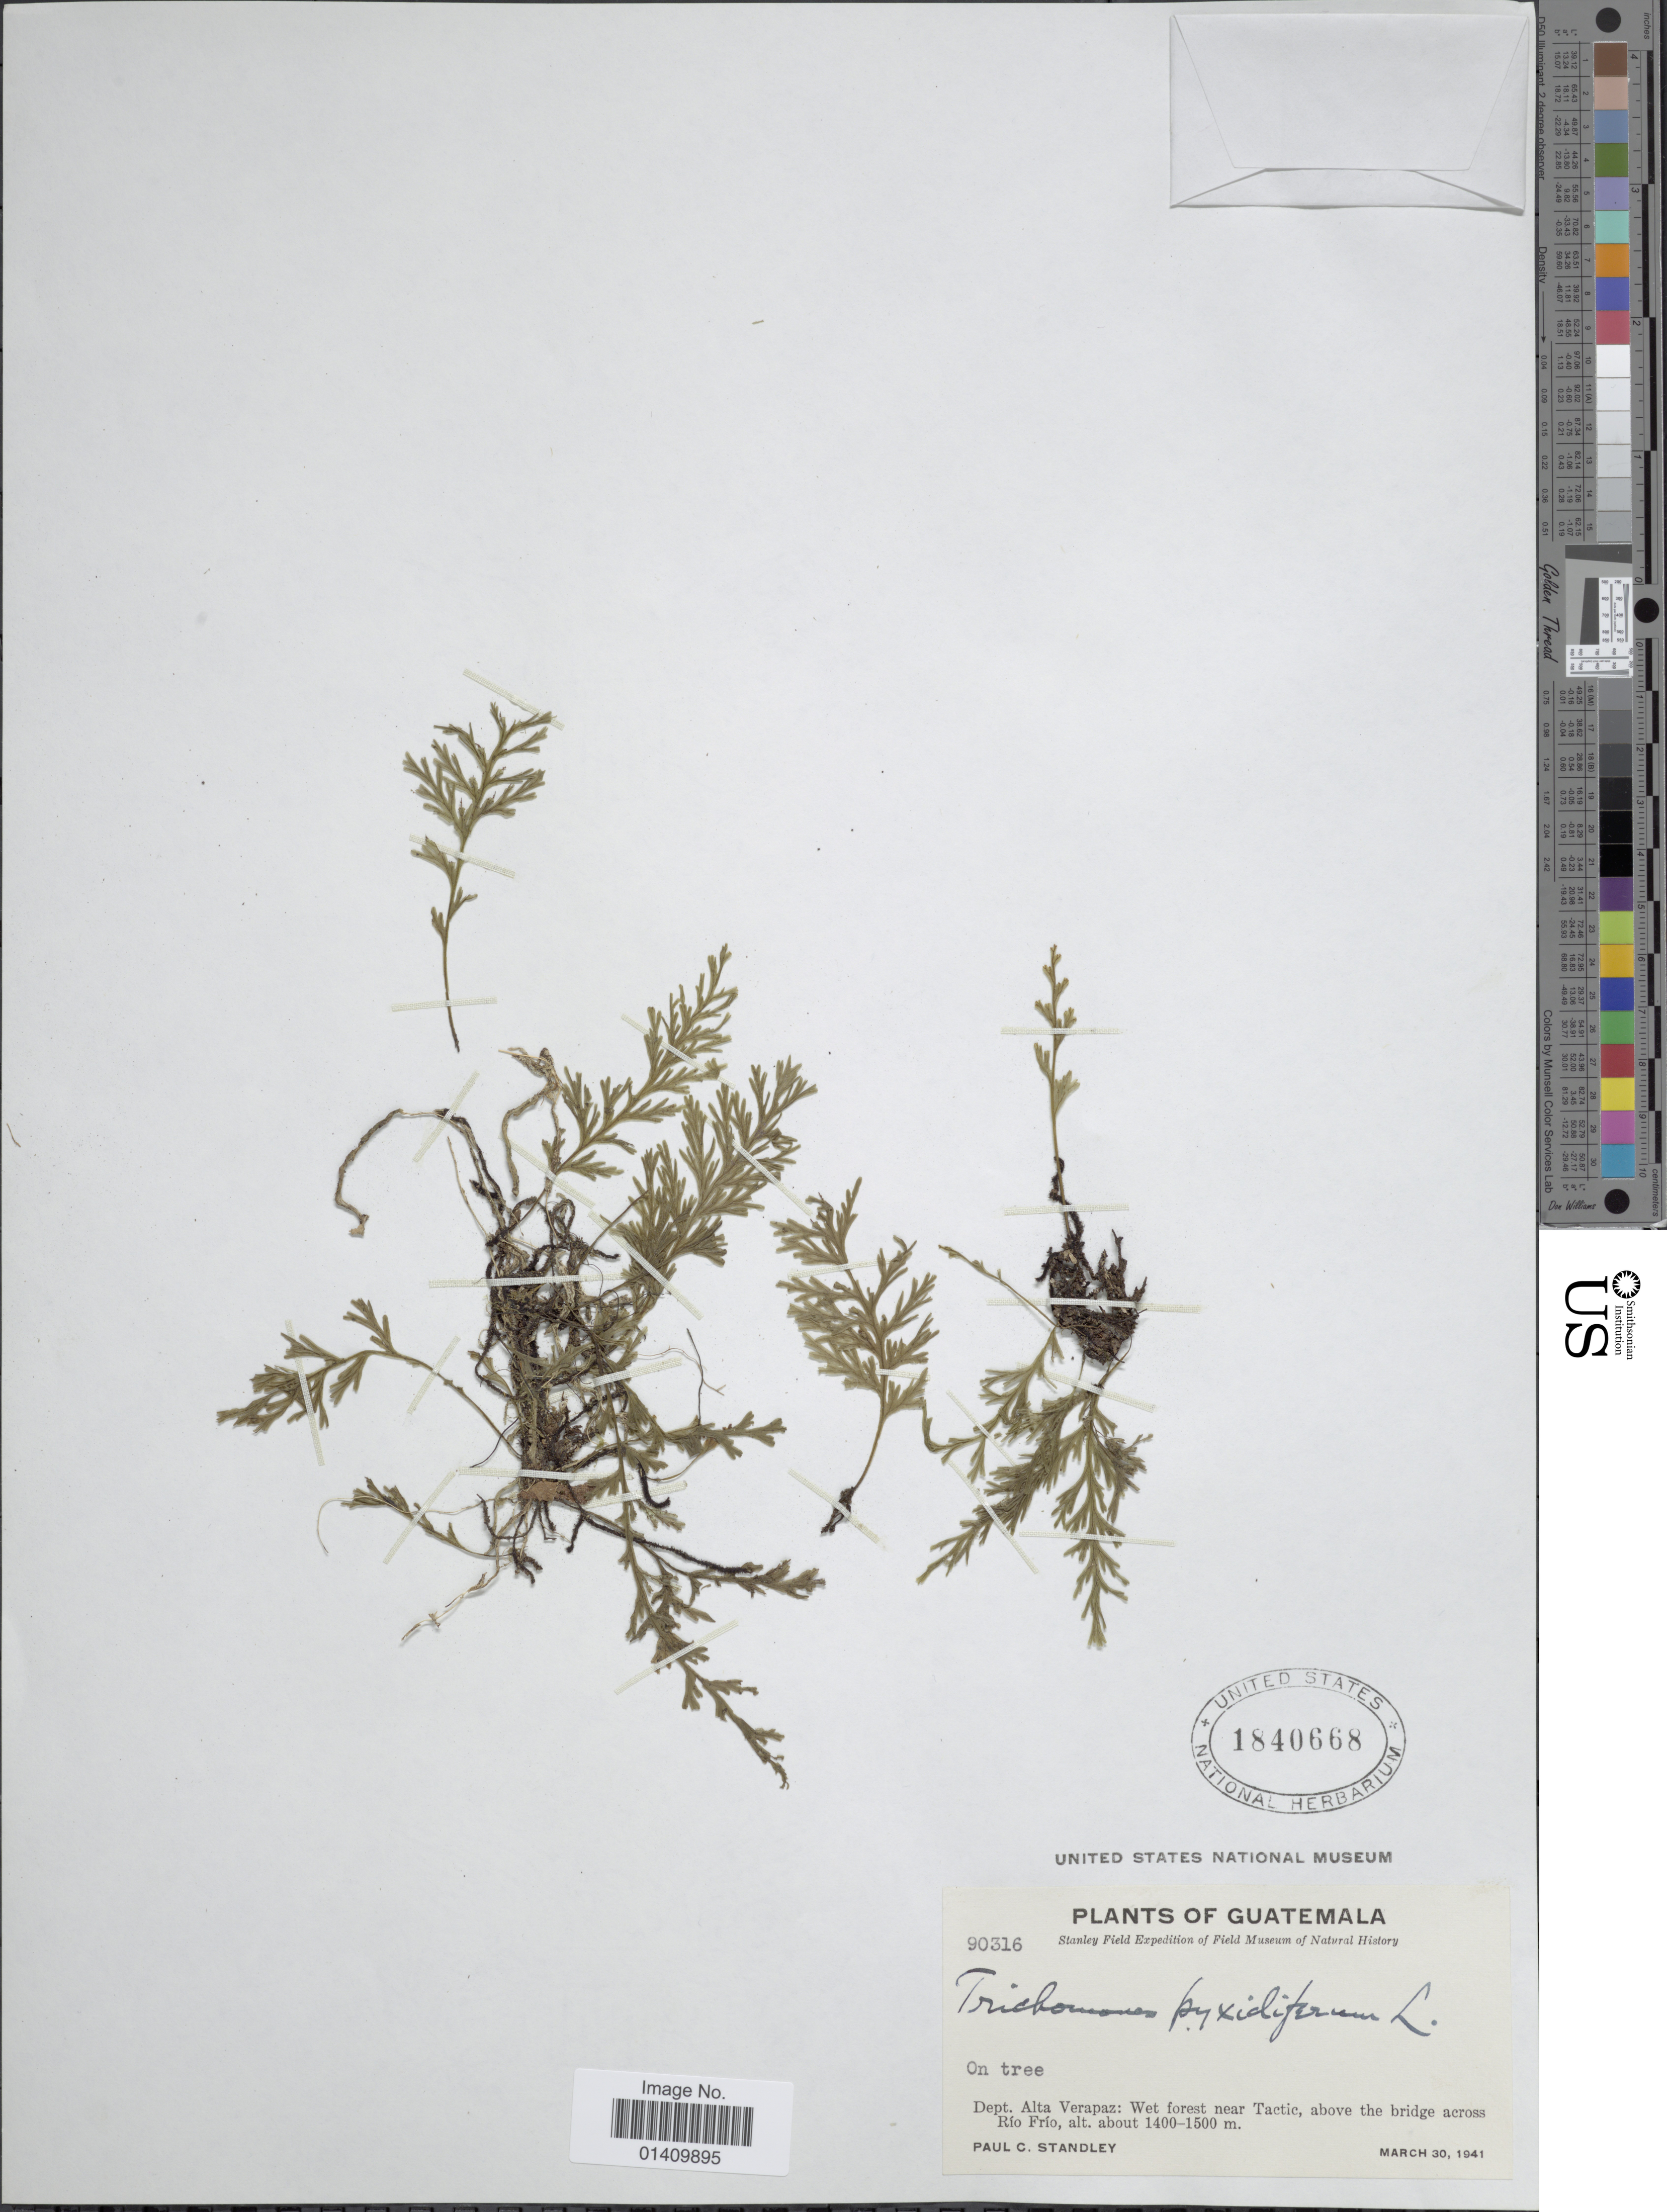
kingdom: Plantae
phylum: Tracheophyta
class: Polypodiopsida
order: Hymenophyllales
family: Hymenophyllaceae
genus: Polyphlebium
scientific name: Polyphlebium pyxidiferum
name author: (L.) Ebihara & Dubuisson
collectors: P. C. Standley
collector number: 90316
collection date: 1941-03-30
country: Guatemala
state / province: Alta Verapaz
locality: Dept. Alta Verapaz wet forest near Tactic above the bridge across Rio Frio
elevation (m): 1400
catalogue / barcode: US 1840668